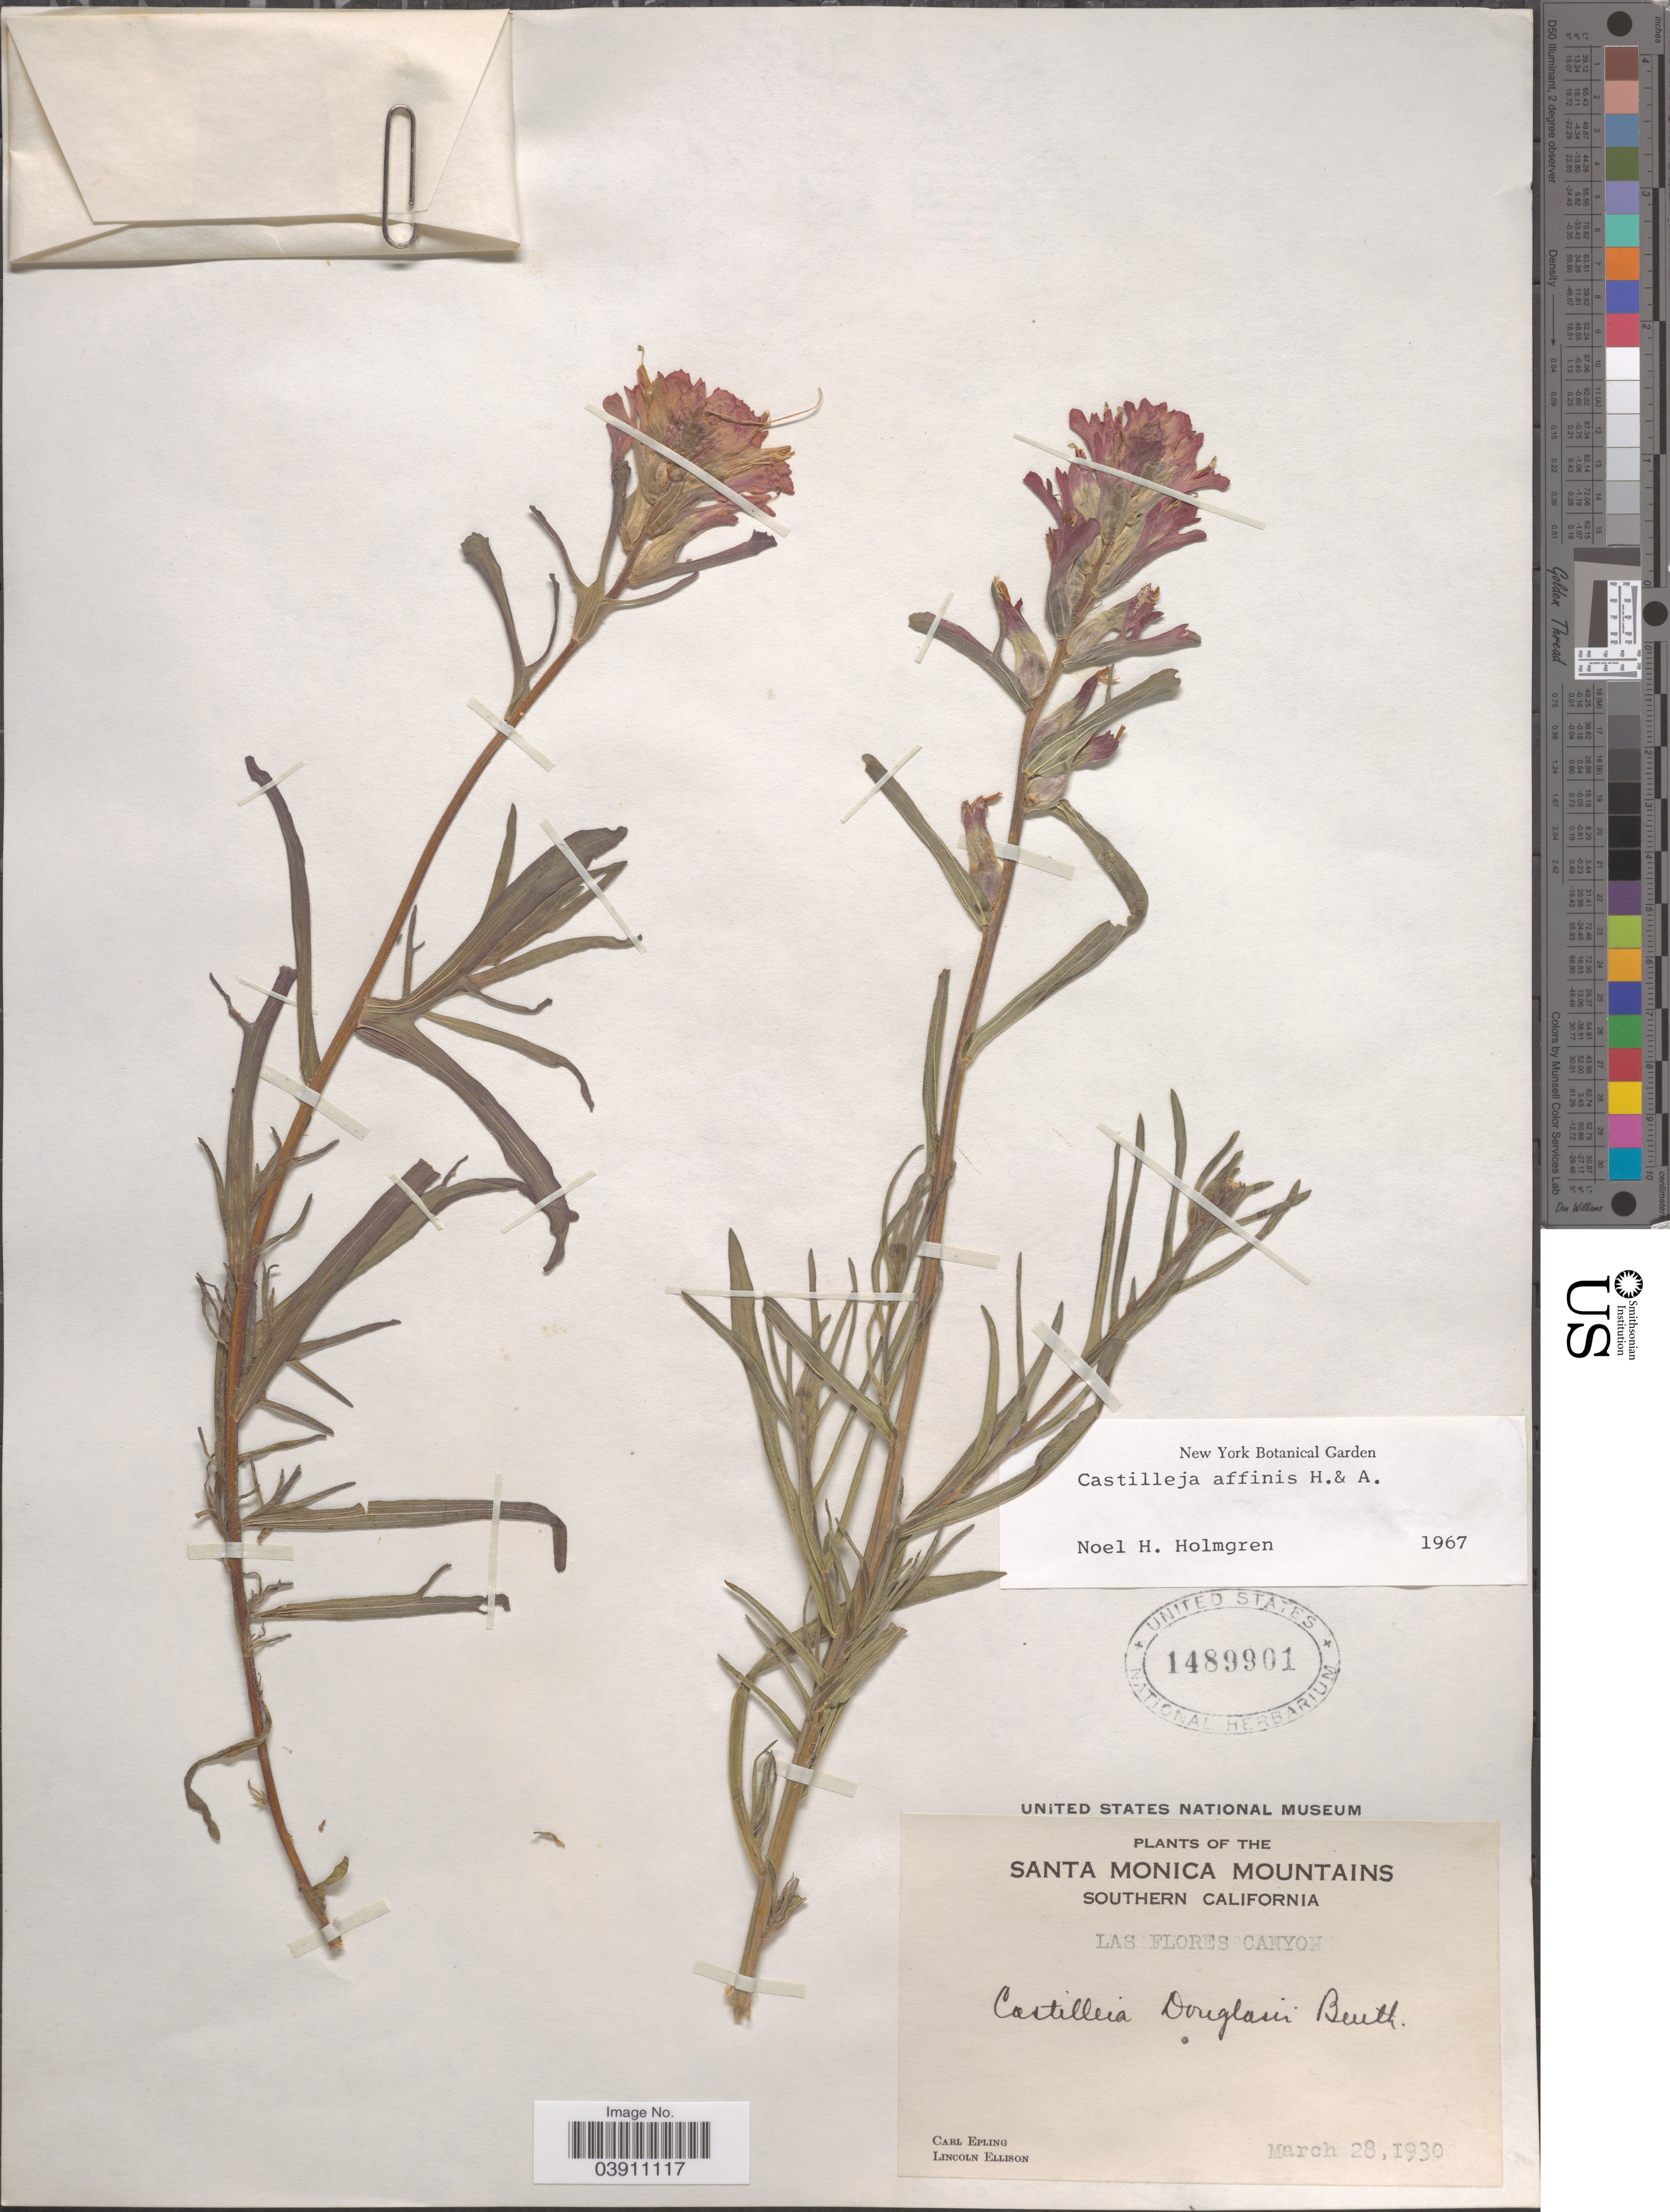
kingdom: Plantae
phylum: Tracheophyta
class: Magnoliopsida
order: Lamiales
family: Orobanchaceae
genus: Castilleja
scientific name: Castilleja affinis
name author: Hook. & Arn.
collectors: C. C. Epling & L. Ellison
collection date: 1930-03-28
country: United States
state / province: California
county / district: Los Angeles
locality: The Santa Monica Mountains. Southern California. Las Flores Canyon.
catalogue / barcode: US 1489901